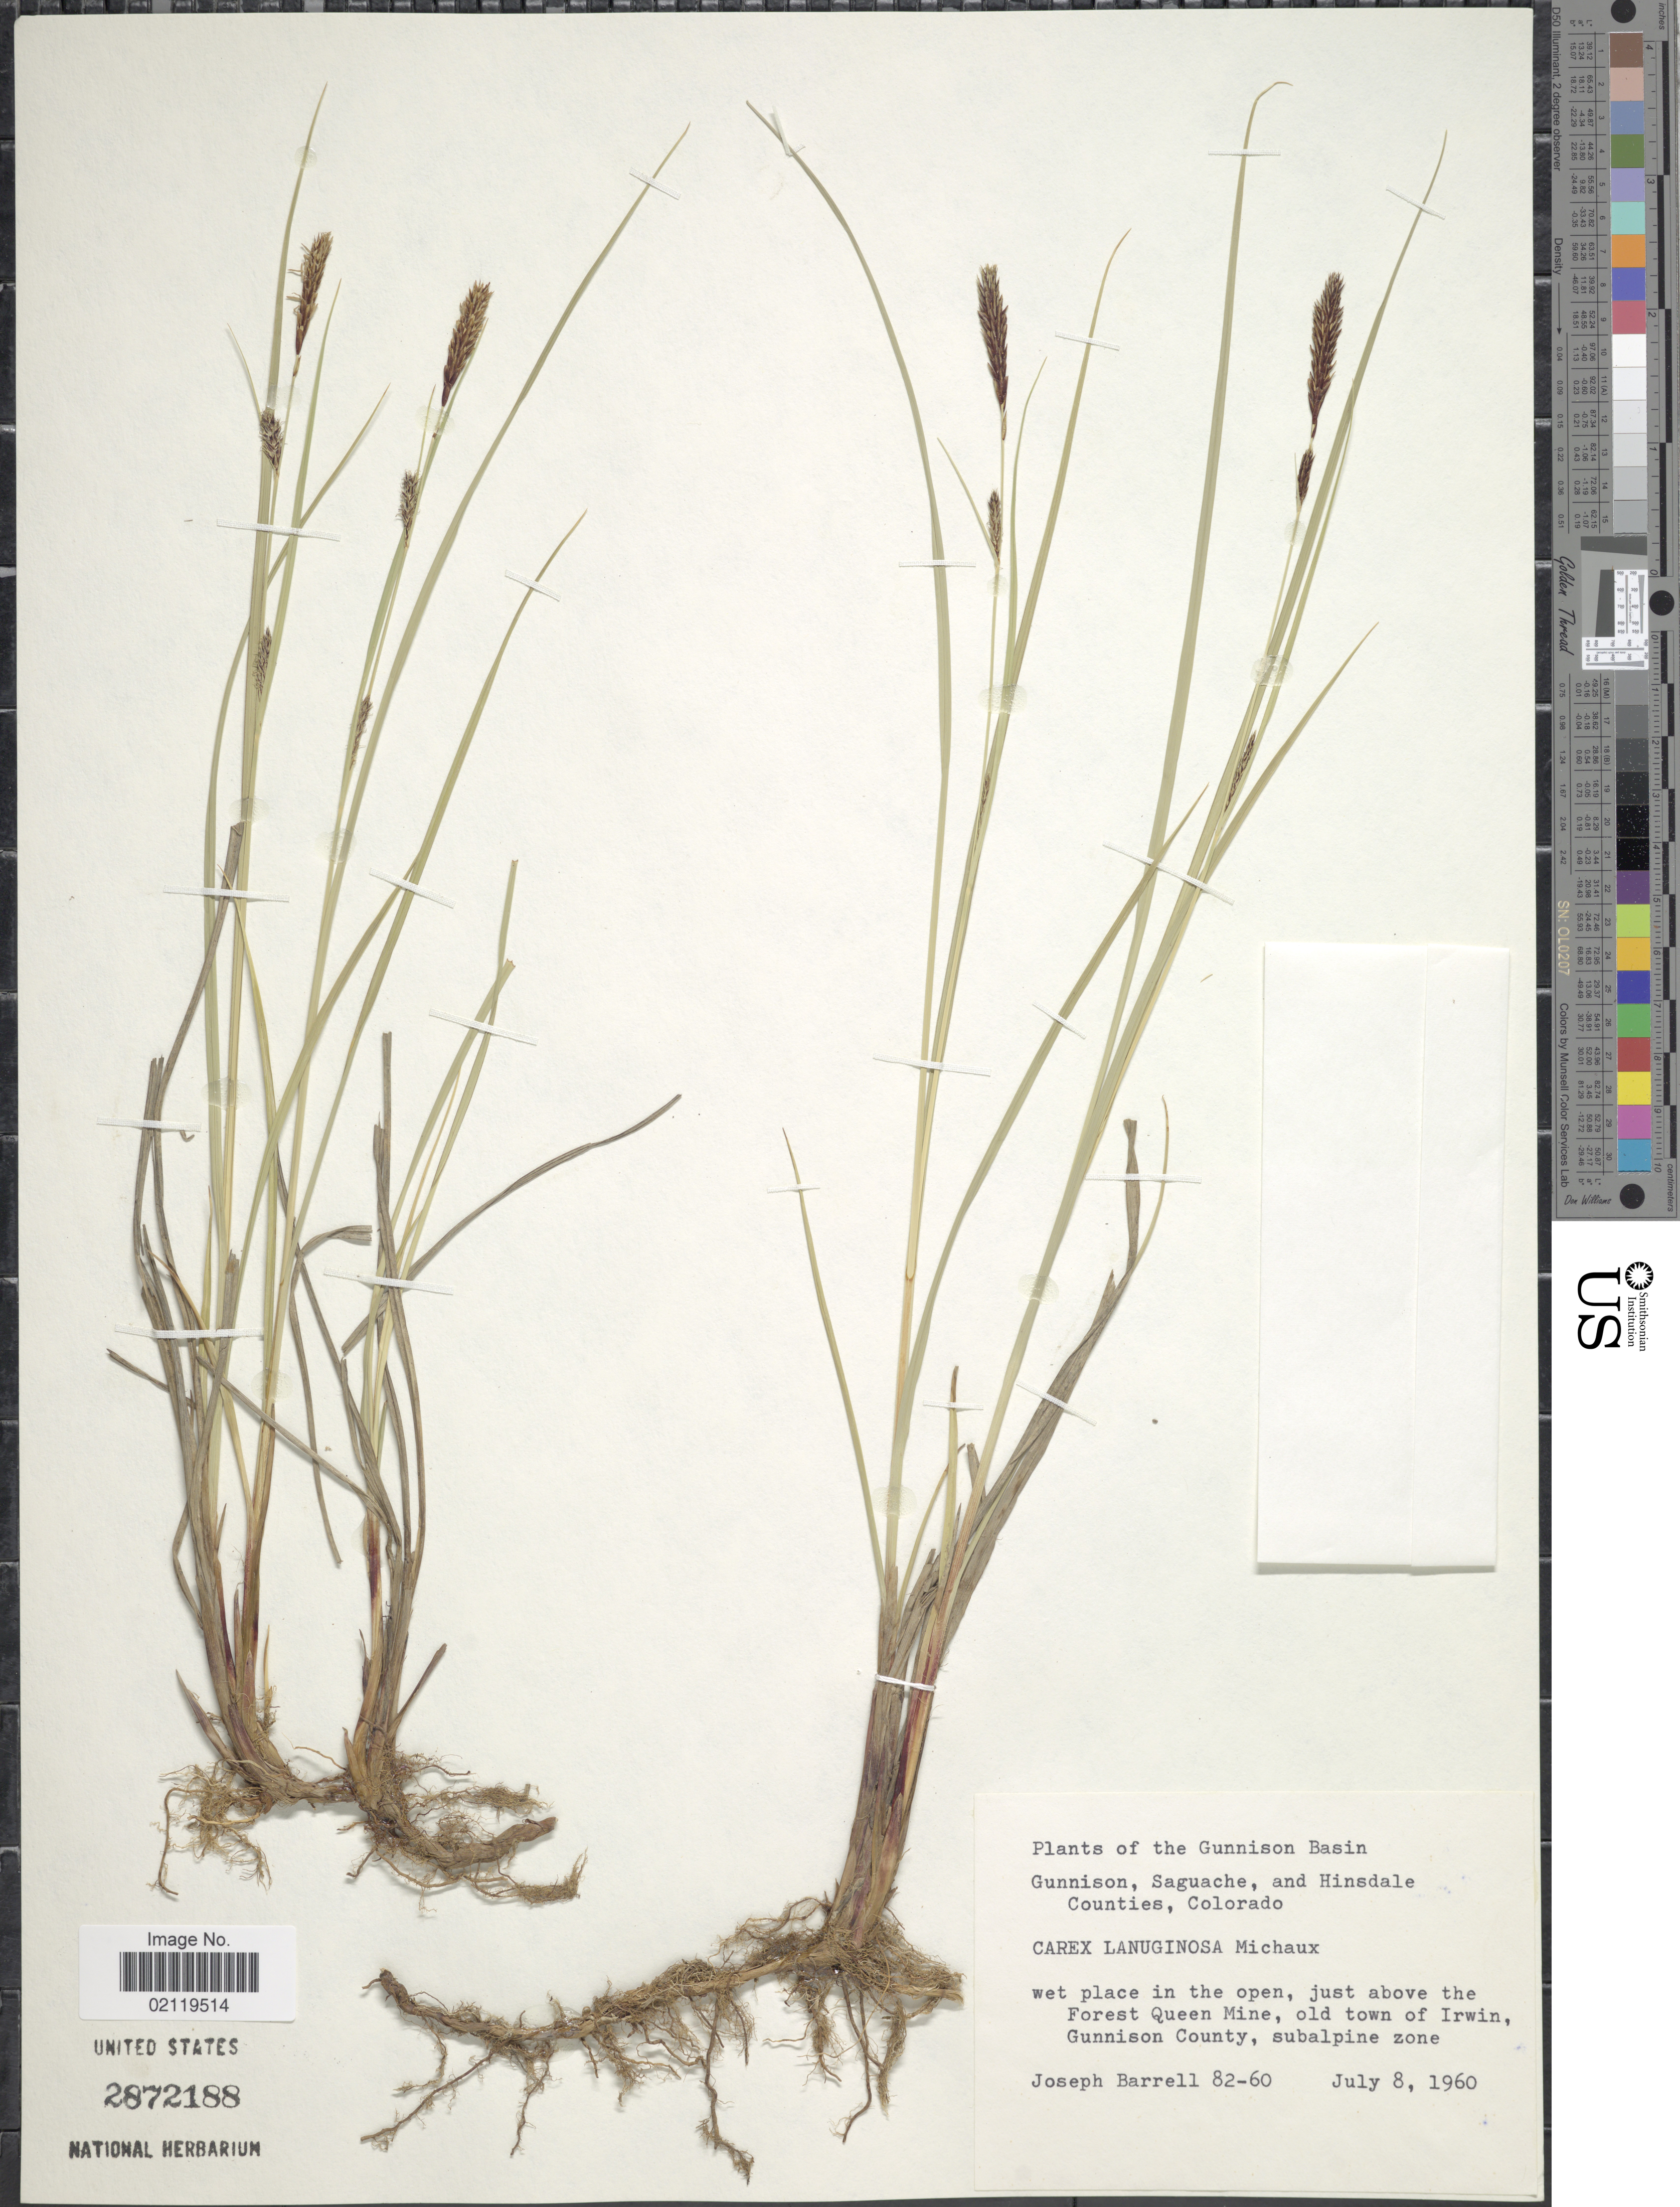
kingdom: Plantae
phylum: Tracheophyta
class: Liliopsida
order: Poales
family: Cyperaceae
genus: Carex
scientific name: Carex pellita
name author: Muhl. ex Willd.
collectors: J. Barrell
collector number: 82-60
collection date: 1960-07-08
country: United States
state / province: Colorado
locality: Gunnison Basin. Wet place in the open, just above the Forest Queen Mine, old town of Irwin, Gunnison County, subalpine zone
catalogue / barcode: US 2872188